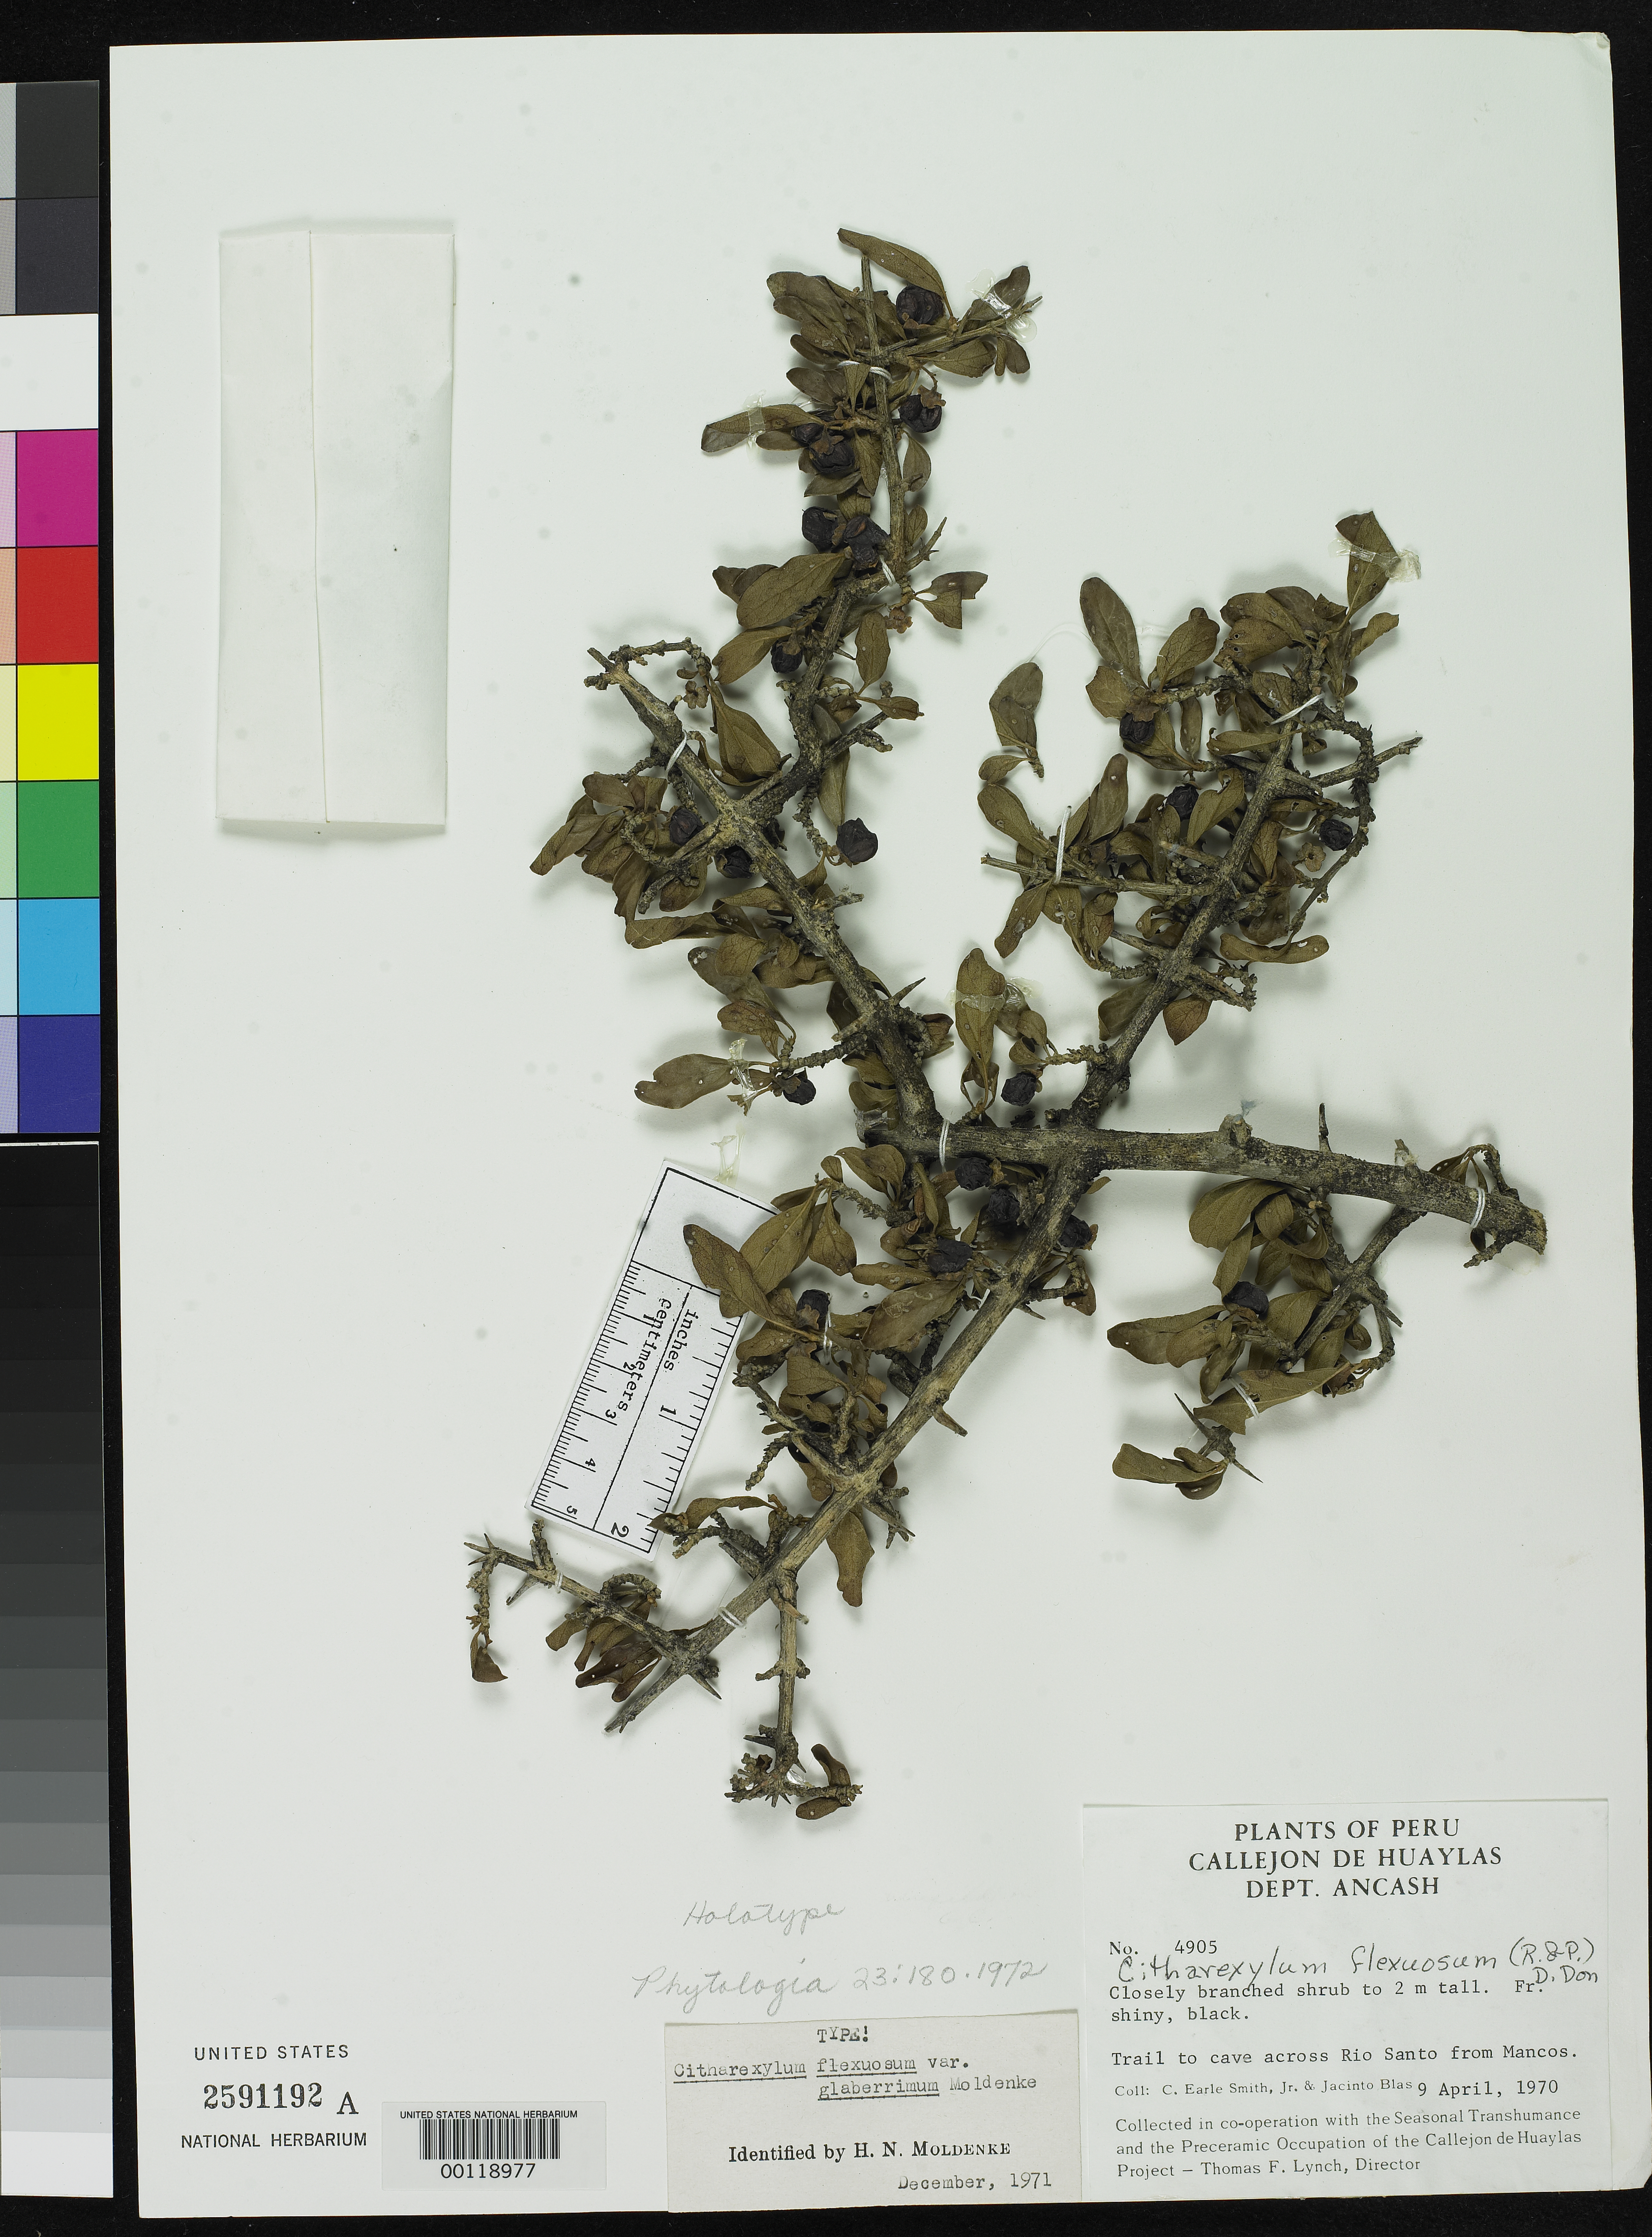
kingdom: Plantae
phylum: Tracheophyta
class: Magnoliopsida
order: Lamiales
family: Verbenaceae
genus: Citharexylum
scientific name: Citharexylum flexuosum var. glaberrimum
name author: Moldenke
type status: Holotype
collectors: C. E. Smith Jr. & J. Blas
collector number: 4905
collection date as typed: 09 Apr 1970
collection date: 1970-04-09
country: Peru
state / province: Ancash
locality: Callejón de Huaylas, Río Santo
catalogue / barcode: US 2591192A